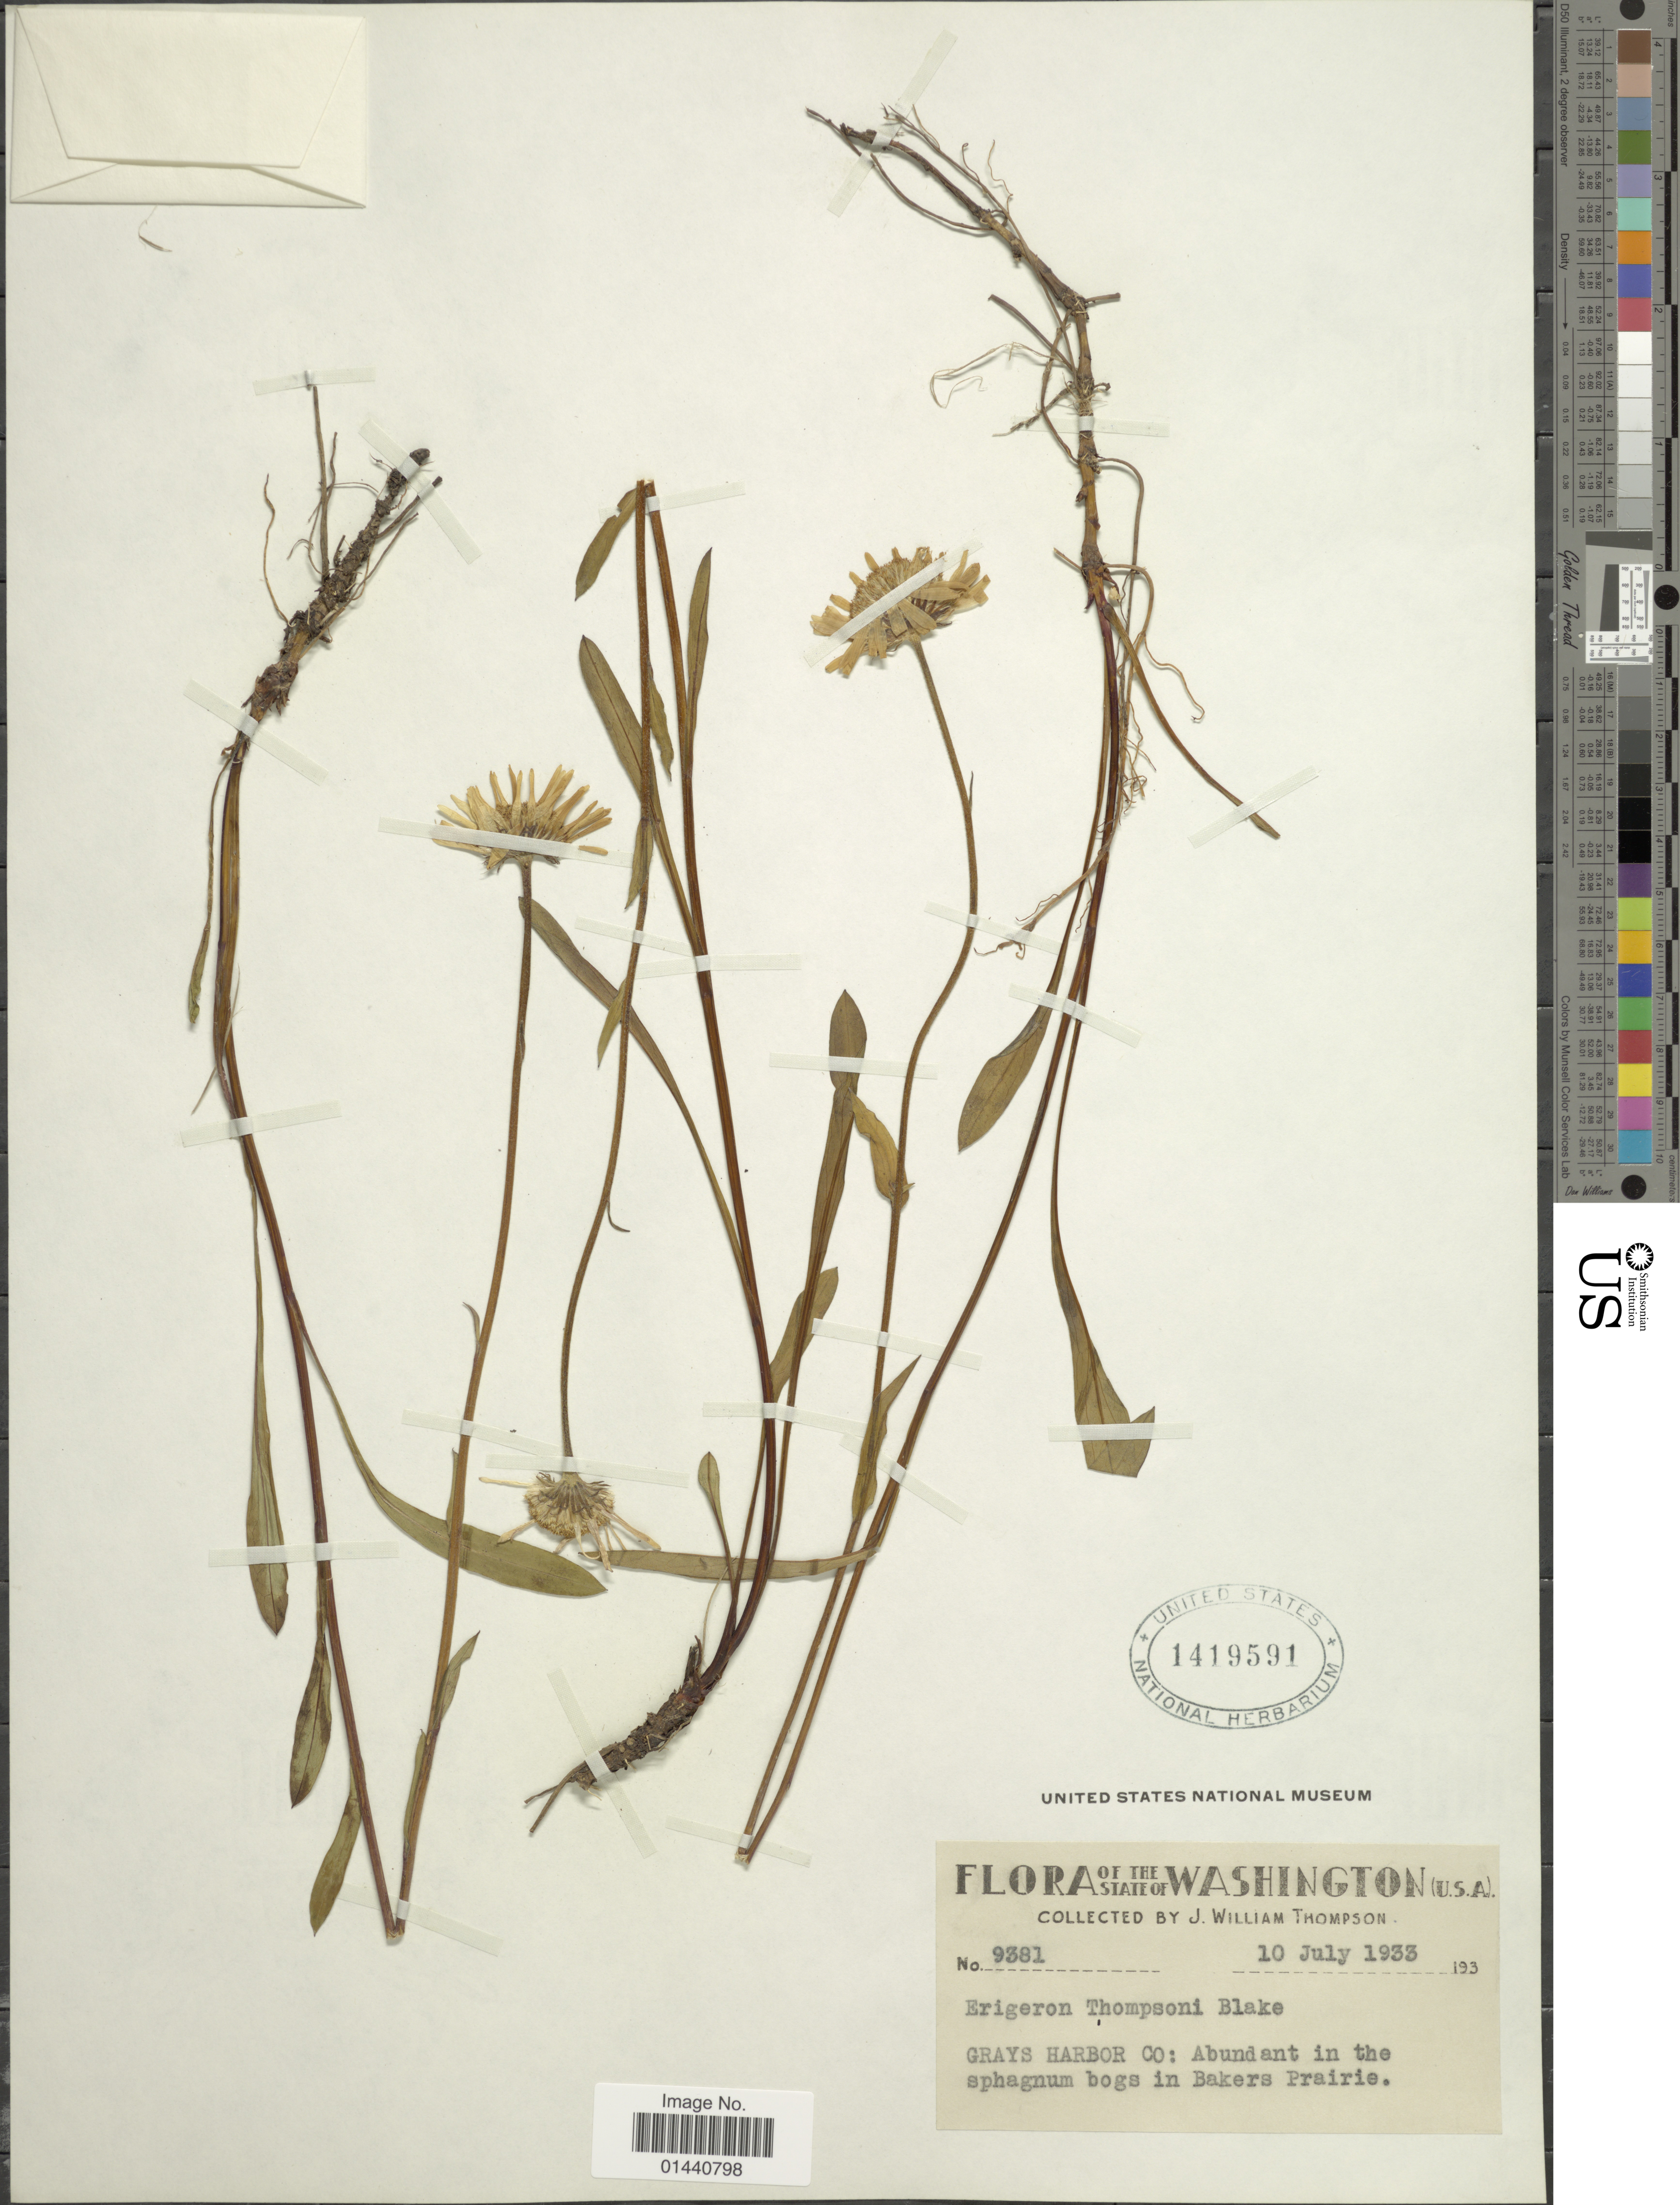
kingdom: Plantae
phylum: Tracheophyta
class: Magnoliopsida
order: Asterales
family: Asteraceae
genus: Erigeron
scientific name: Erigeron thompsoni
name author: S.F. Blake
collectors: J. W. Thompson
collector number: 9381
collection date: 1933-07-10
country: United States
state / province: Washington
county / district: Grays Harbor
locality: U.S.A. Grays Harbor Co: Abundant in the sphagnum bogs in Bakers Prairie.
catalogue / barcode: US 1419591